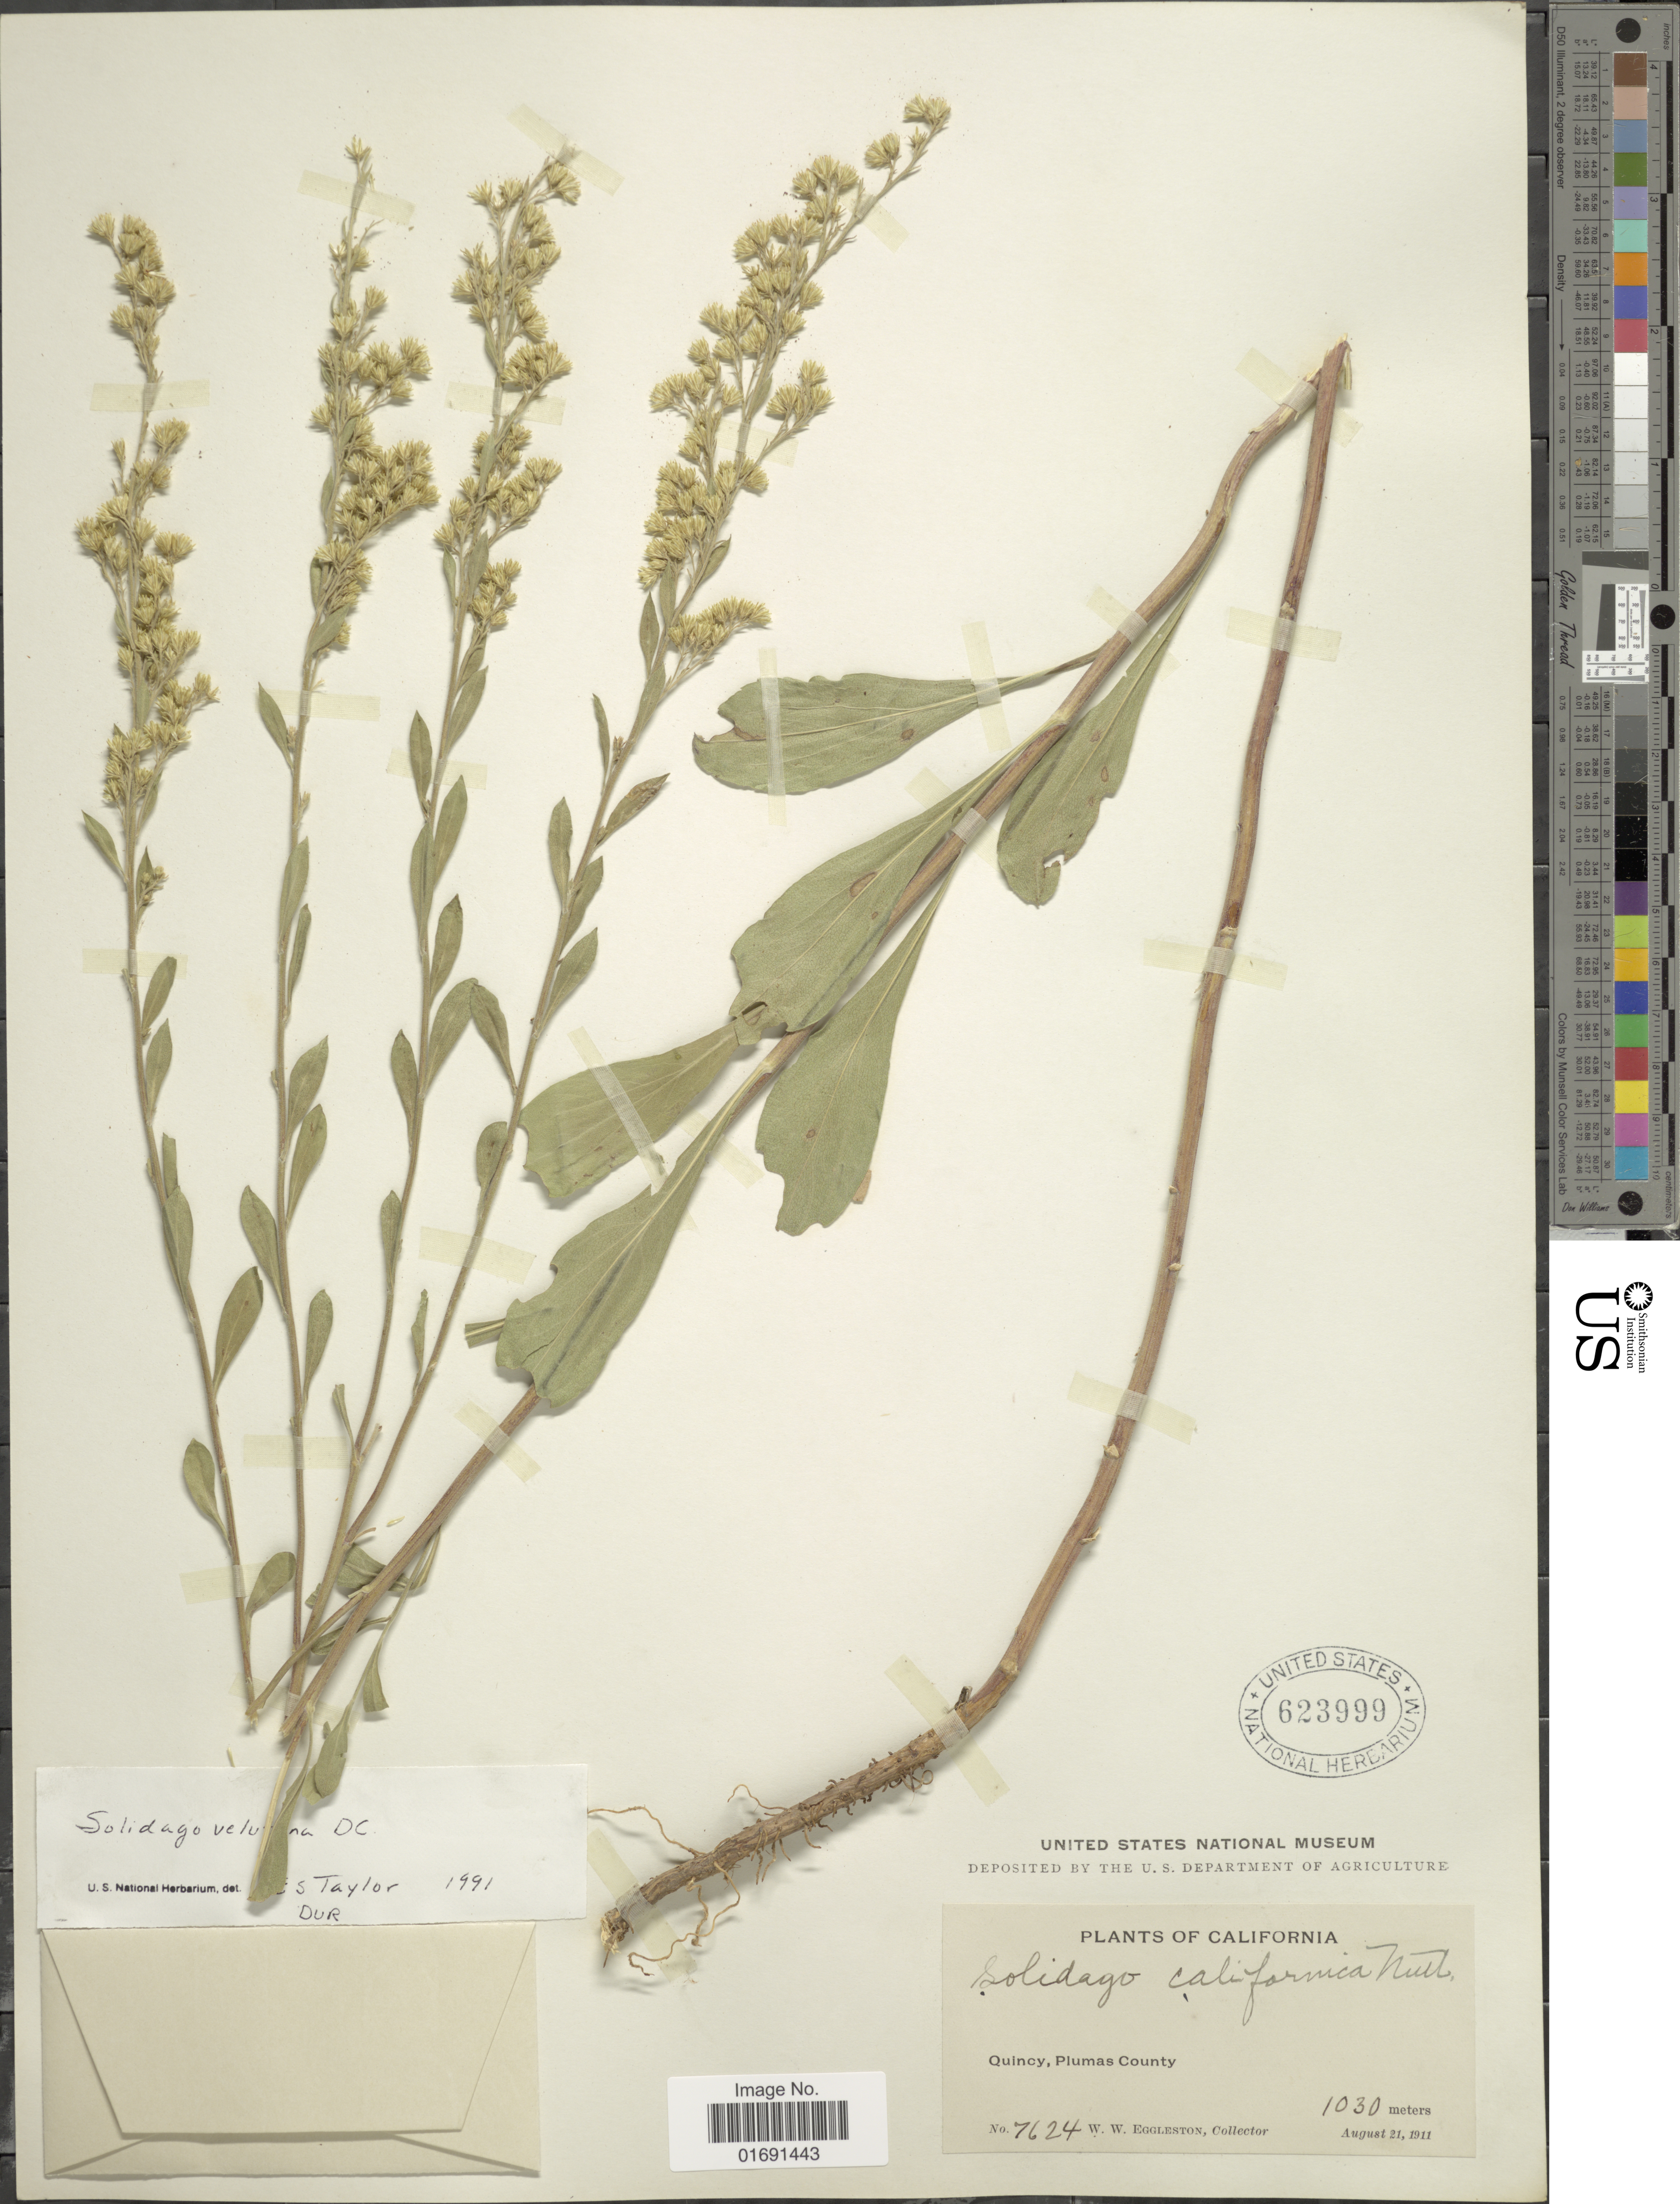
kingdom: Plantae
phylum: Tracheophyta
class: Magnoliopsida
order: Asterales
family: Asteraceae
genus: Solidago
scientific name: Solidago velutina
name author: DC.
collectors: W. W. Eggleston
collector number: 7624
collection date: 1911-08-21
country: United States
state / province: California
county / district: Plumas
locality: Quincy, Plumas County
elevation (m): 1030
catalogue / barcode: US 623999